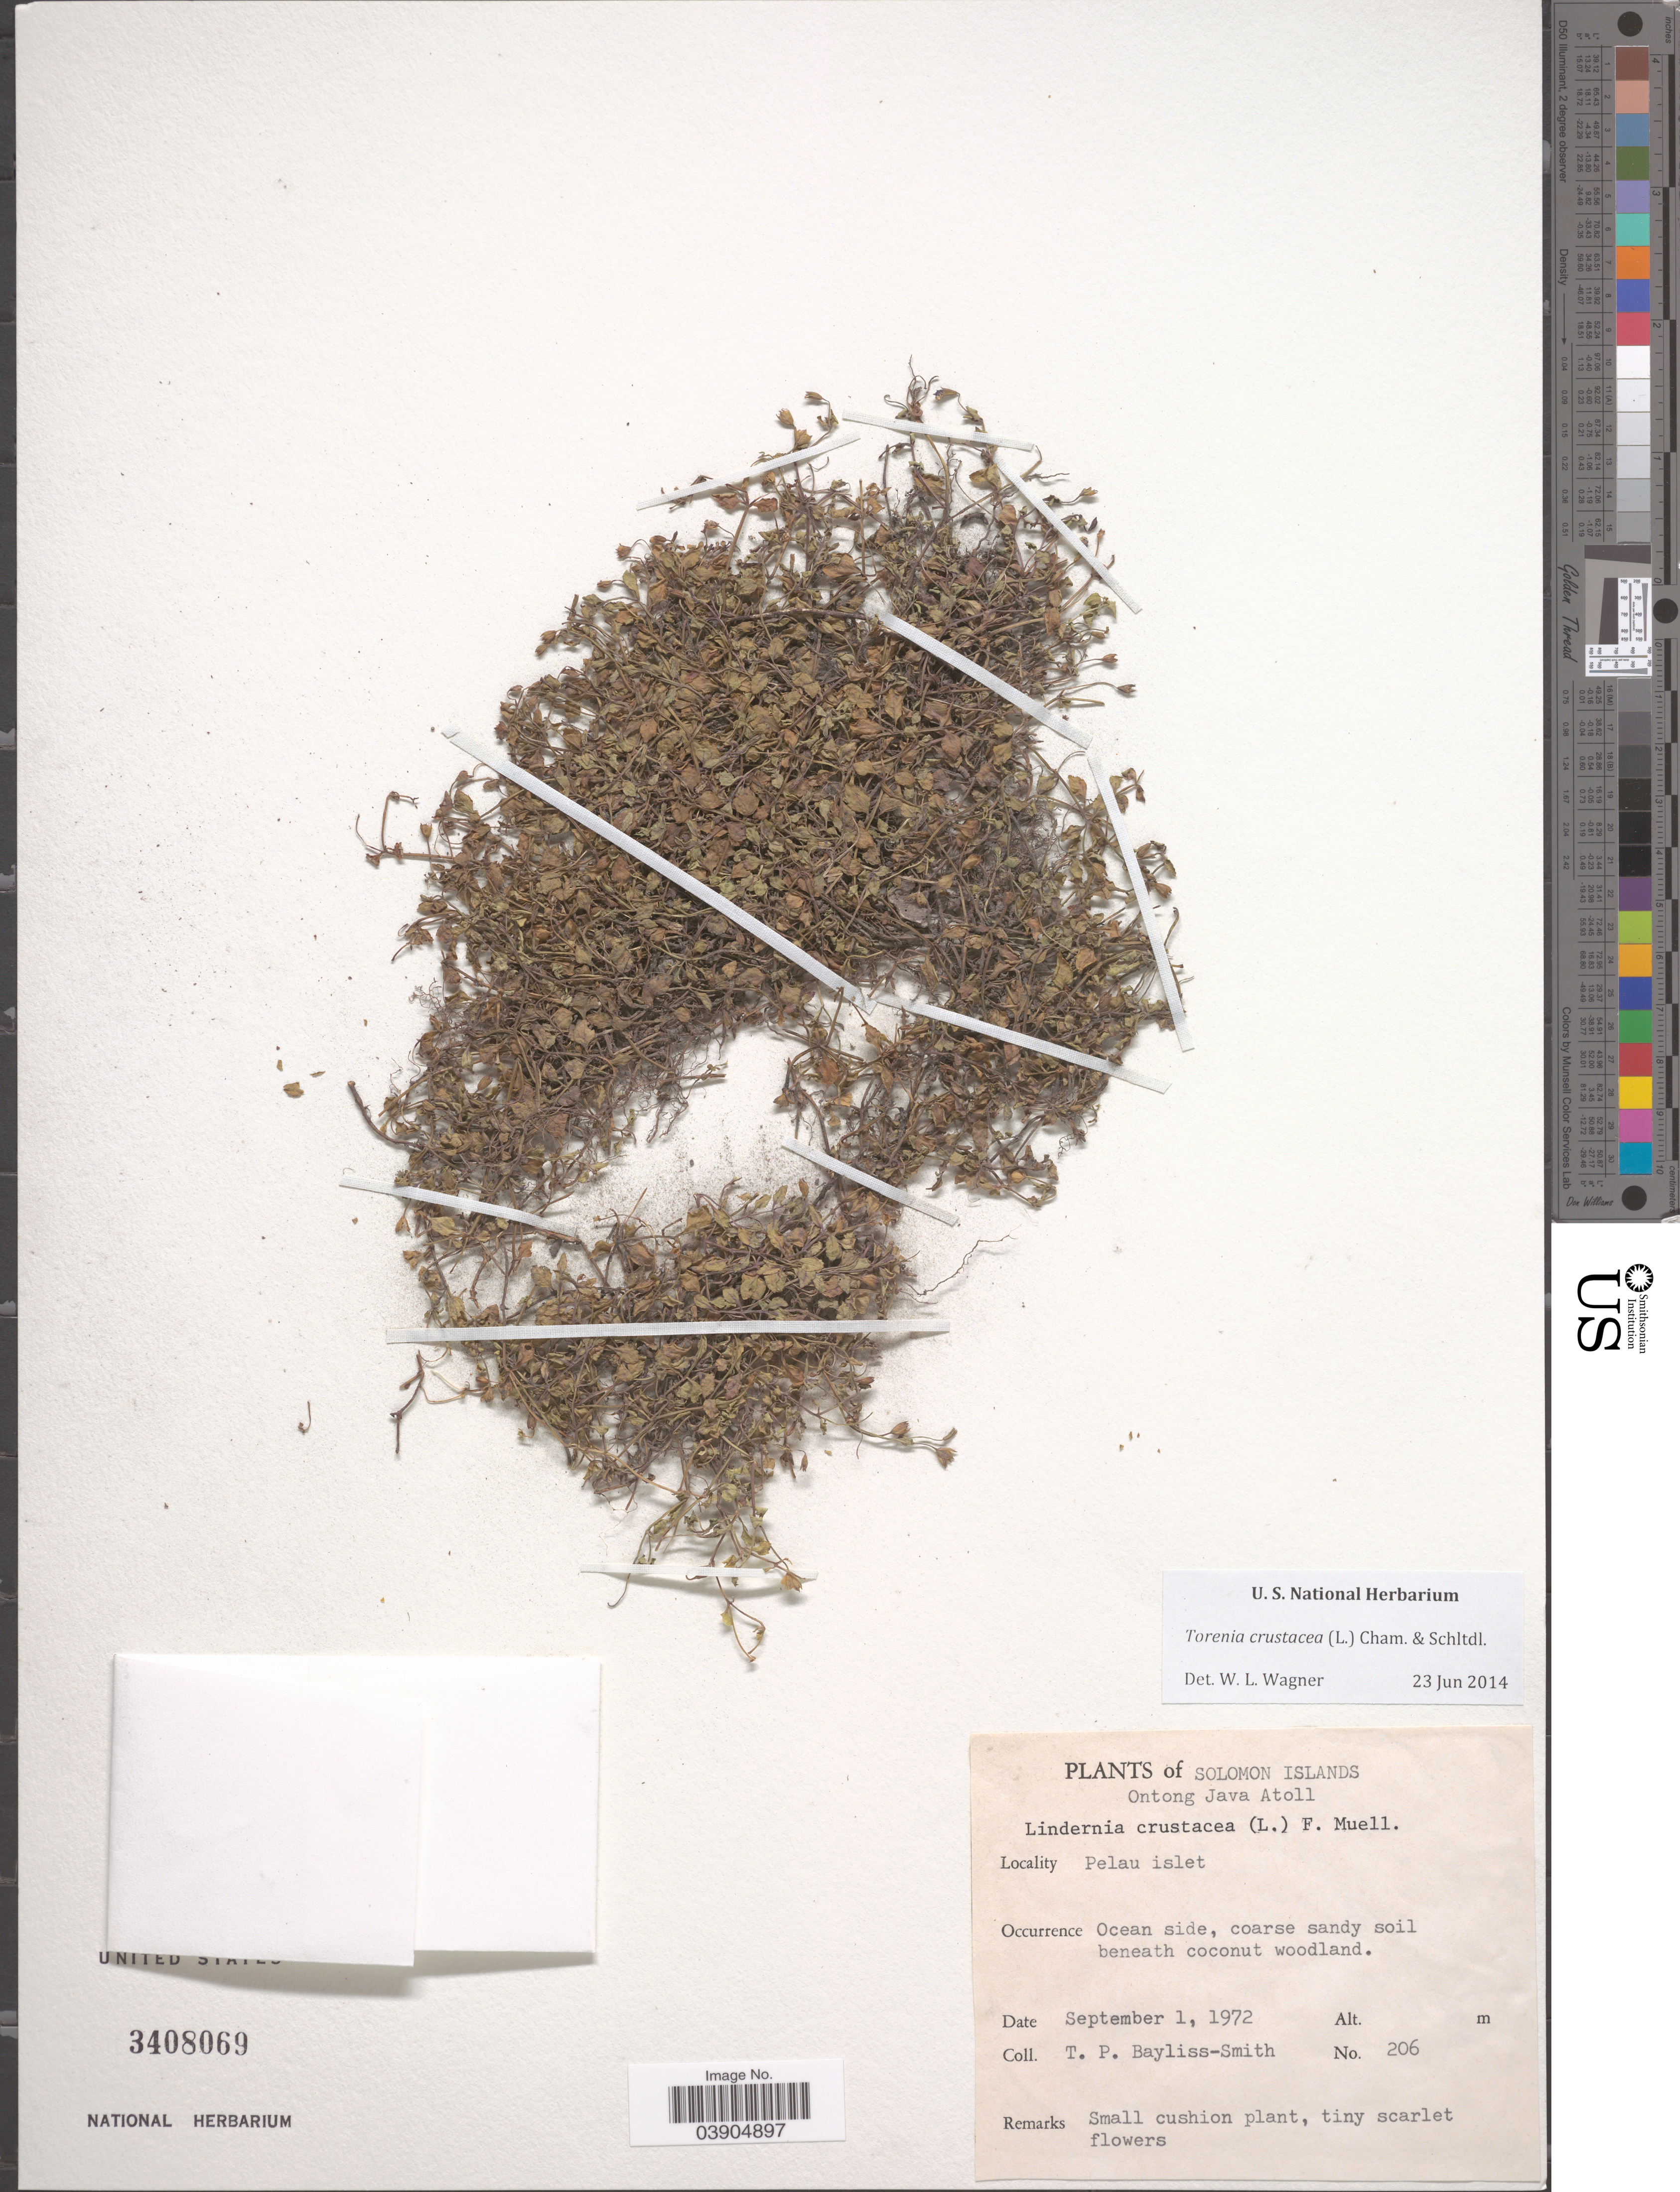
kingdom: Plantae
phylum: Tracheophyta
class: Magnoliopsida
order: Lamiales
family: Linderniaceae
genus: Lindernia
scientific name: Lindernia crustacea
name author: (L.) F. Muell.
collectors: T. P. Bayliss-Smith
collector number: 206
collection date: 1972-09-01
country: Solomon Islands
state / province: Solomon Island Outliers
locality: Ontong Java Atoll. Pelau islet. Ocean side, beneath coconut woodland.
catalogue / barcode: US 3408069